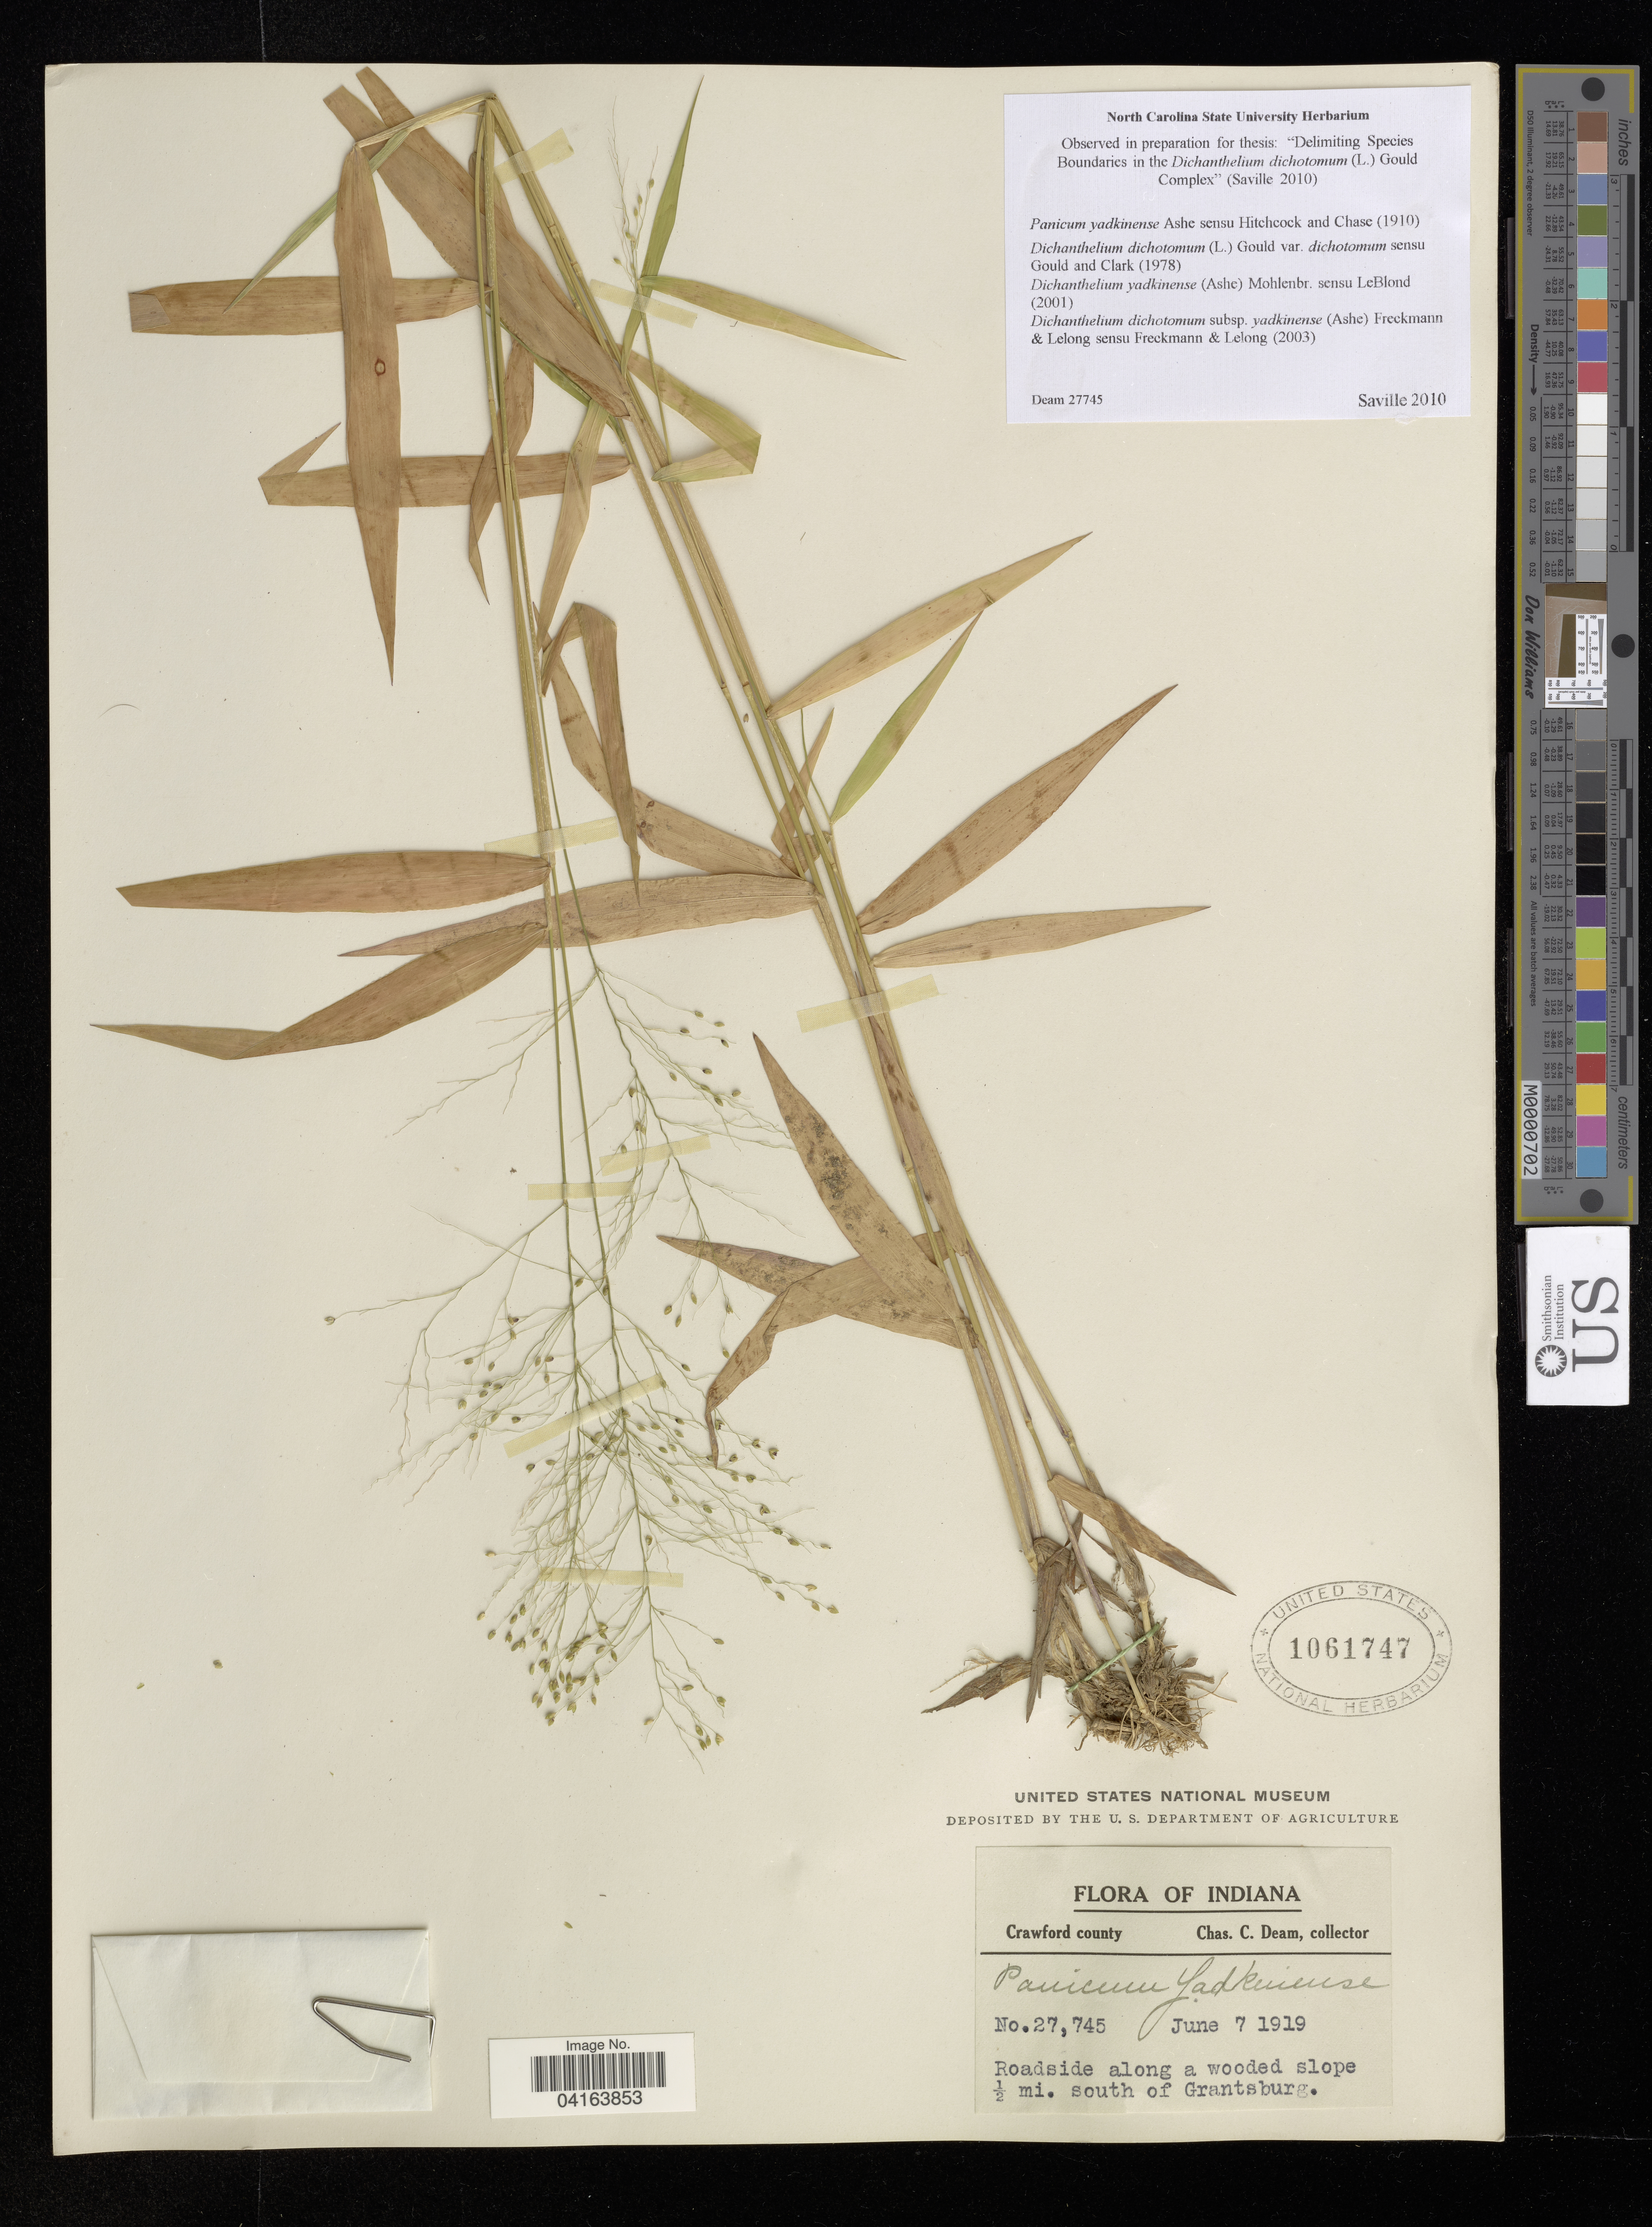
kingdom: Plantae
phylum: Tracheophyta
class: Liliopsida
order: Poales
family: Poaceae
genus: Dichanthelium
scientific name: Dichanthelium dichotomum subsp. yadkinense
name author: (Ashe) Freckmann & Lelong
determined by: Saville, A. C., (NCSC), North Carolina State University (UNITED STATES)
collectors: C. C. Deam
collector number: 27, 745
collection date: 1919-06-07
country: United States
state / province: Indiana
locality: Crawford county. Roadside along a wooded slope 1/2 mi. south of Grantsburg.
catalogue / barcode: US 1061747